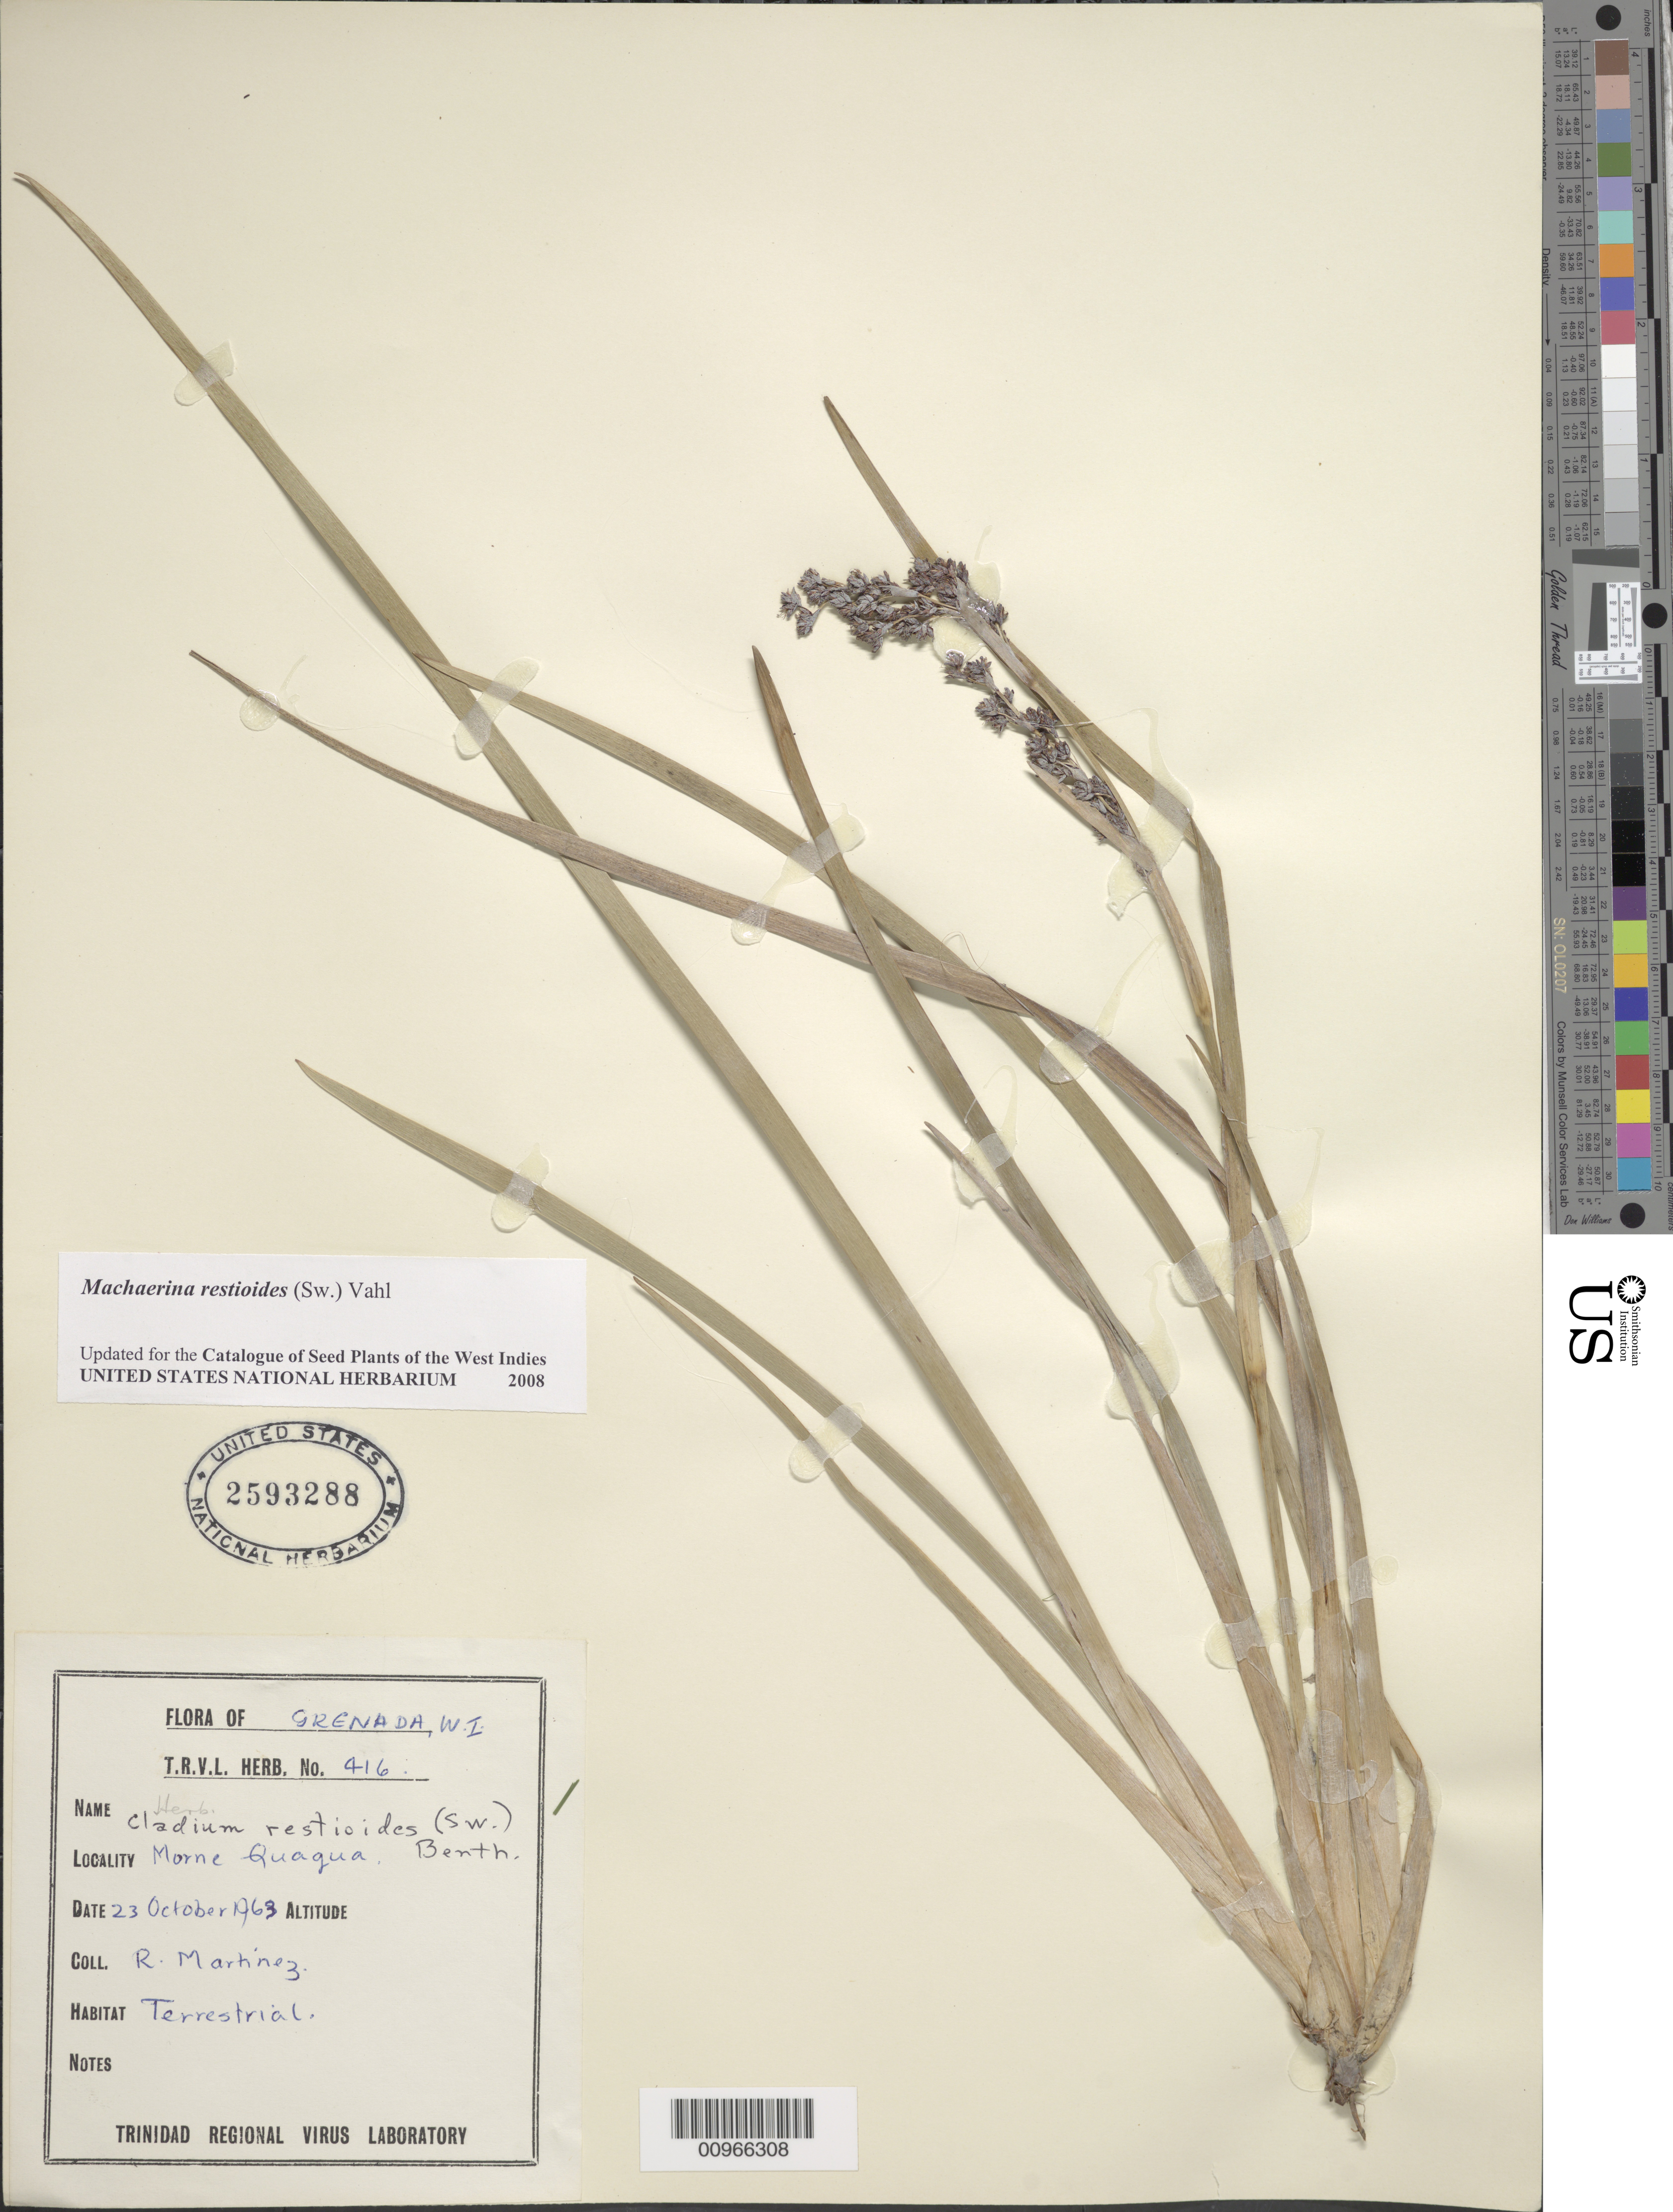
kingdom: Plantae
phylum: Tracheophyta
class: Liliopsida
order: Poales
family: Cyperaceae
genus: Machaerina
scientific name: Machaerina restioides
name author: (Sw.) Vahl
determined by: Strong, M. T., (US), Smithsonian Institution - National Museum of Natural History (UNITED STATES)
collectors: R. Martinez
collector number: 416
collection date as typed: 23 Oct 1963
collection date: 1963-10-23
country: Grenada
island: Grenada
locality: Morne Quagua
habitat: Terrestrial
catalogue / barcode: US 2593288